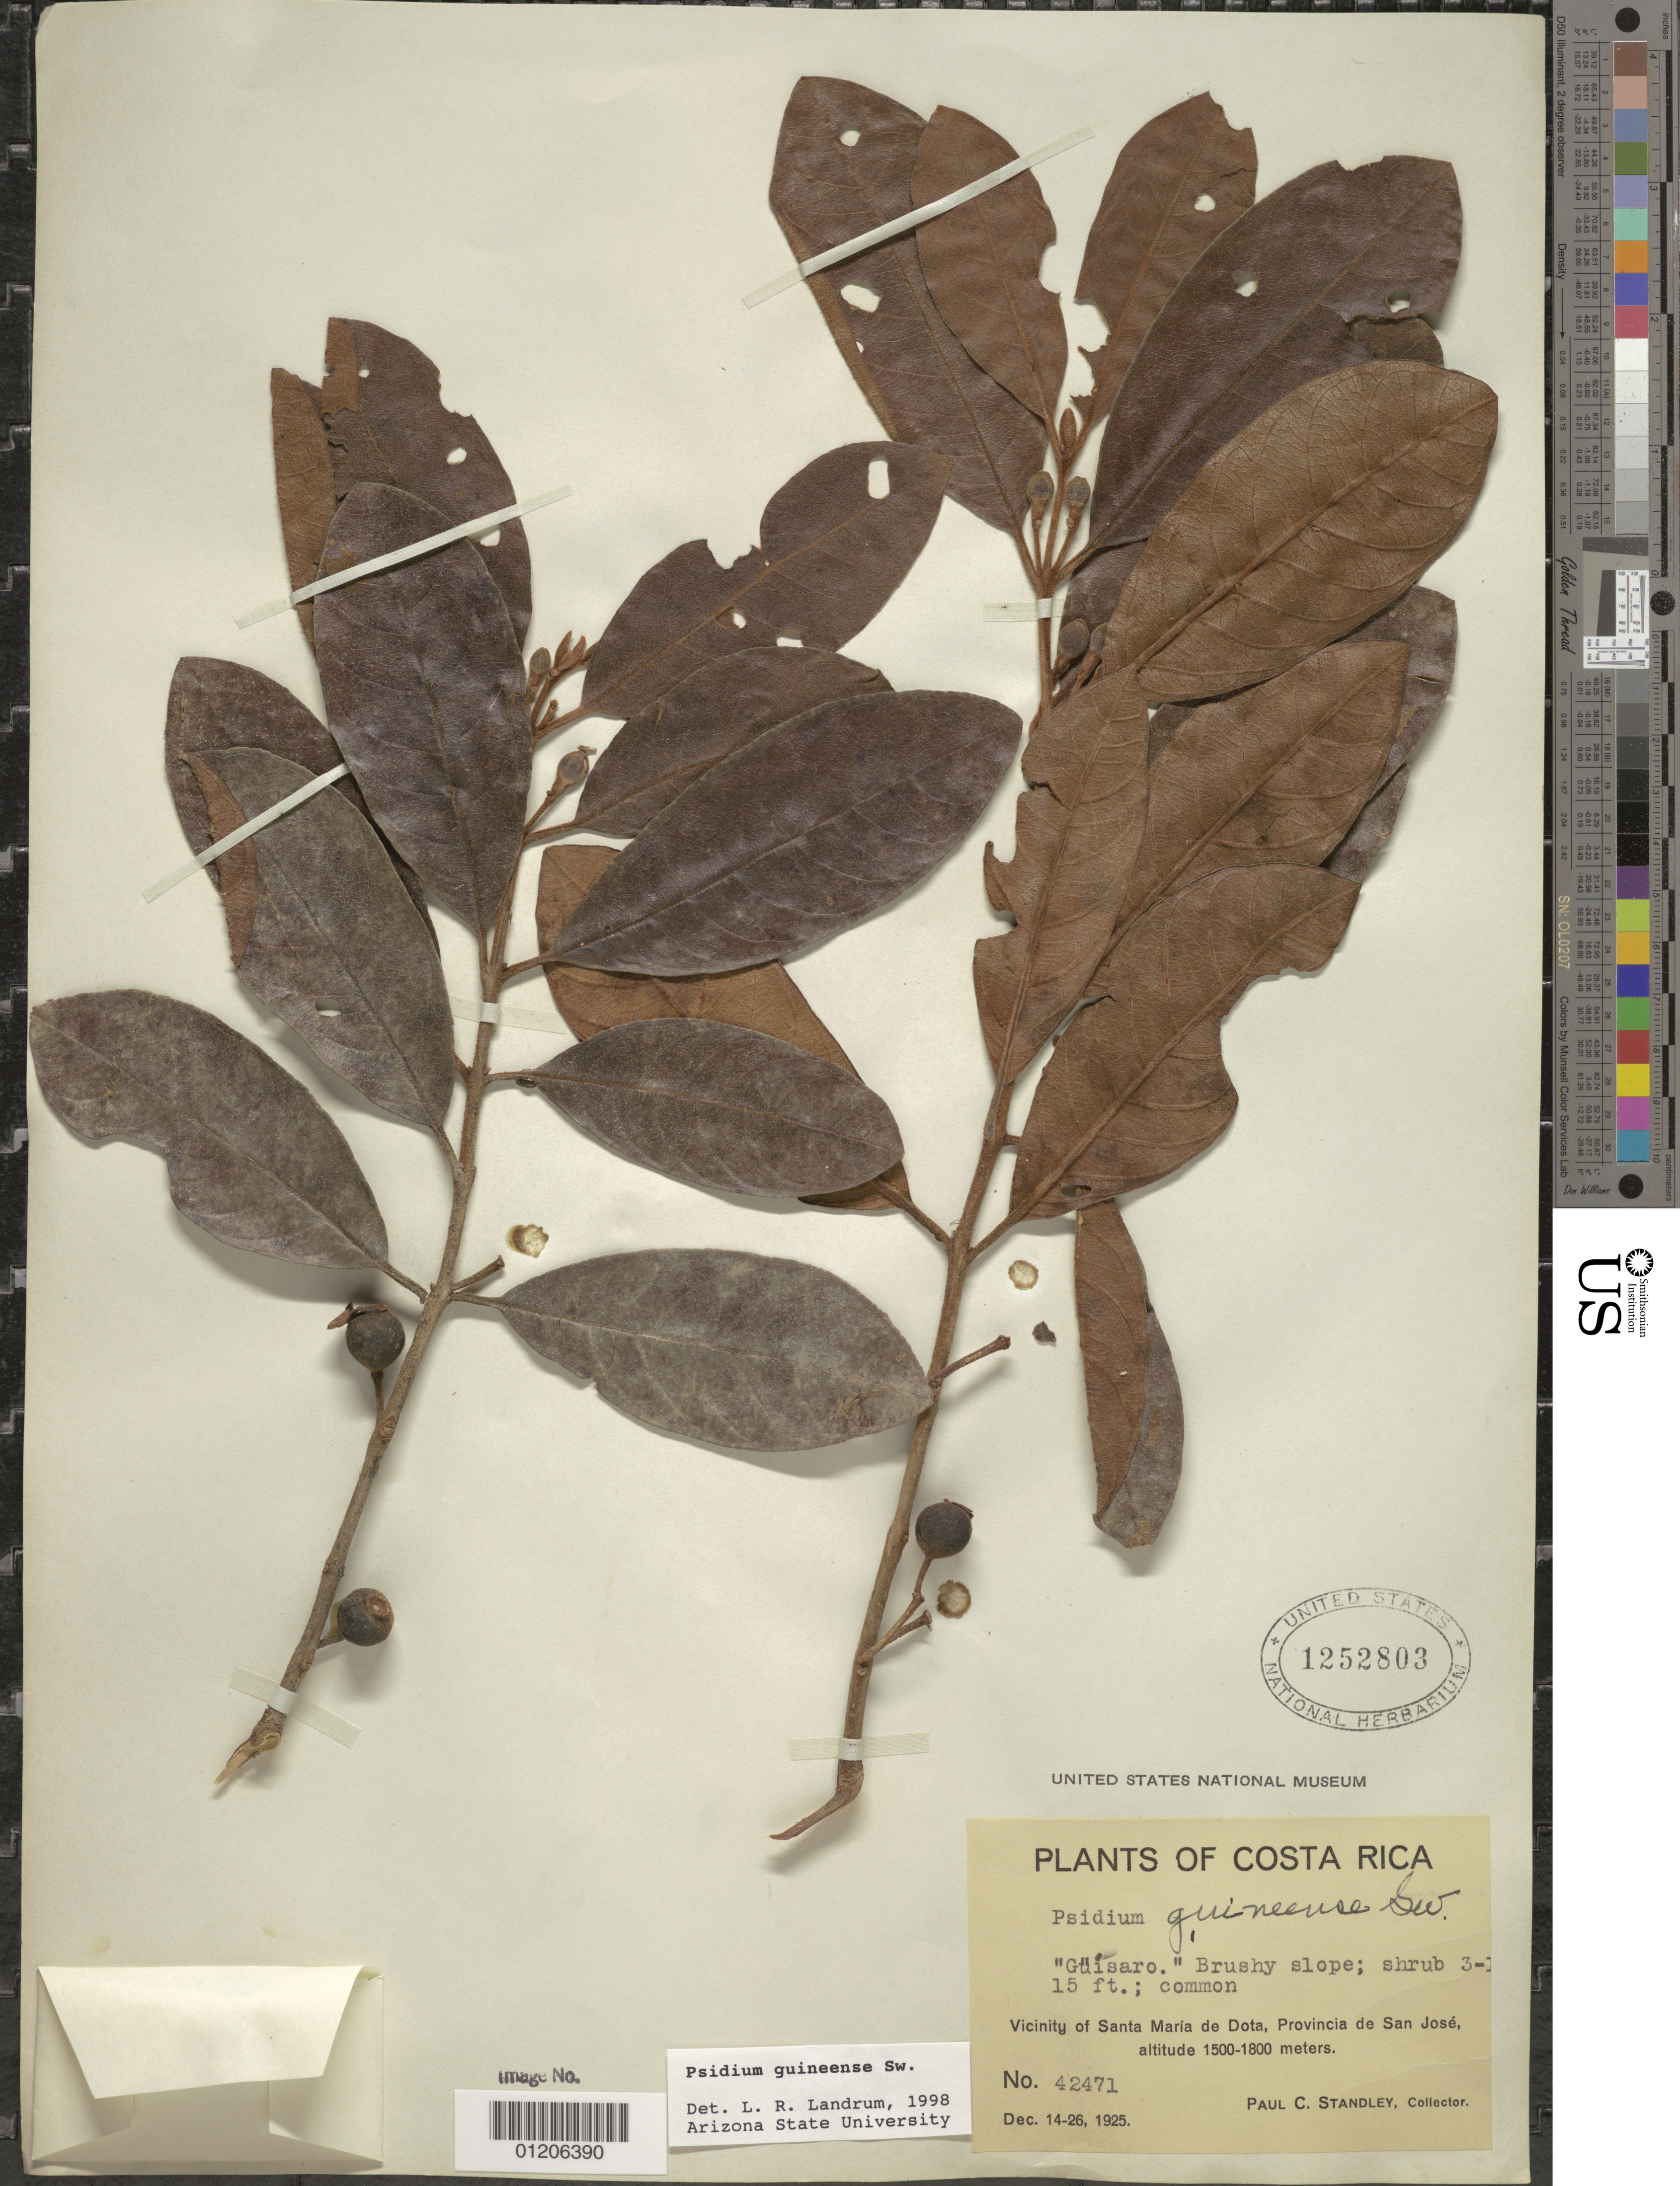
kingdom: Plantae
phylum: Tracheophyta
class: Magnoliopsida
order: Myrtales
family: Myrtaceae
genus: Psidium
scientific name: Psidium guineense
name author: Sw.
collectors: P. C. Standley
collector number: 42471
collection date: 1925-12-14/1925-12-26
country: Costa Rica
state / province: San José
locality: Vicinity of Santa Maria de Dota.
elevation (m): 1500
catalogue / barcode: US 1252803